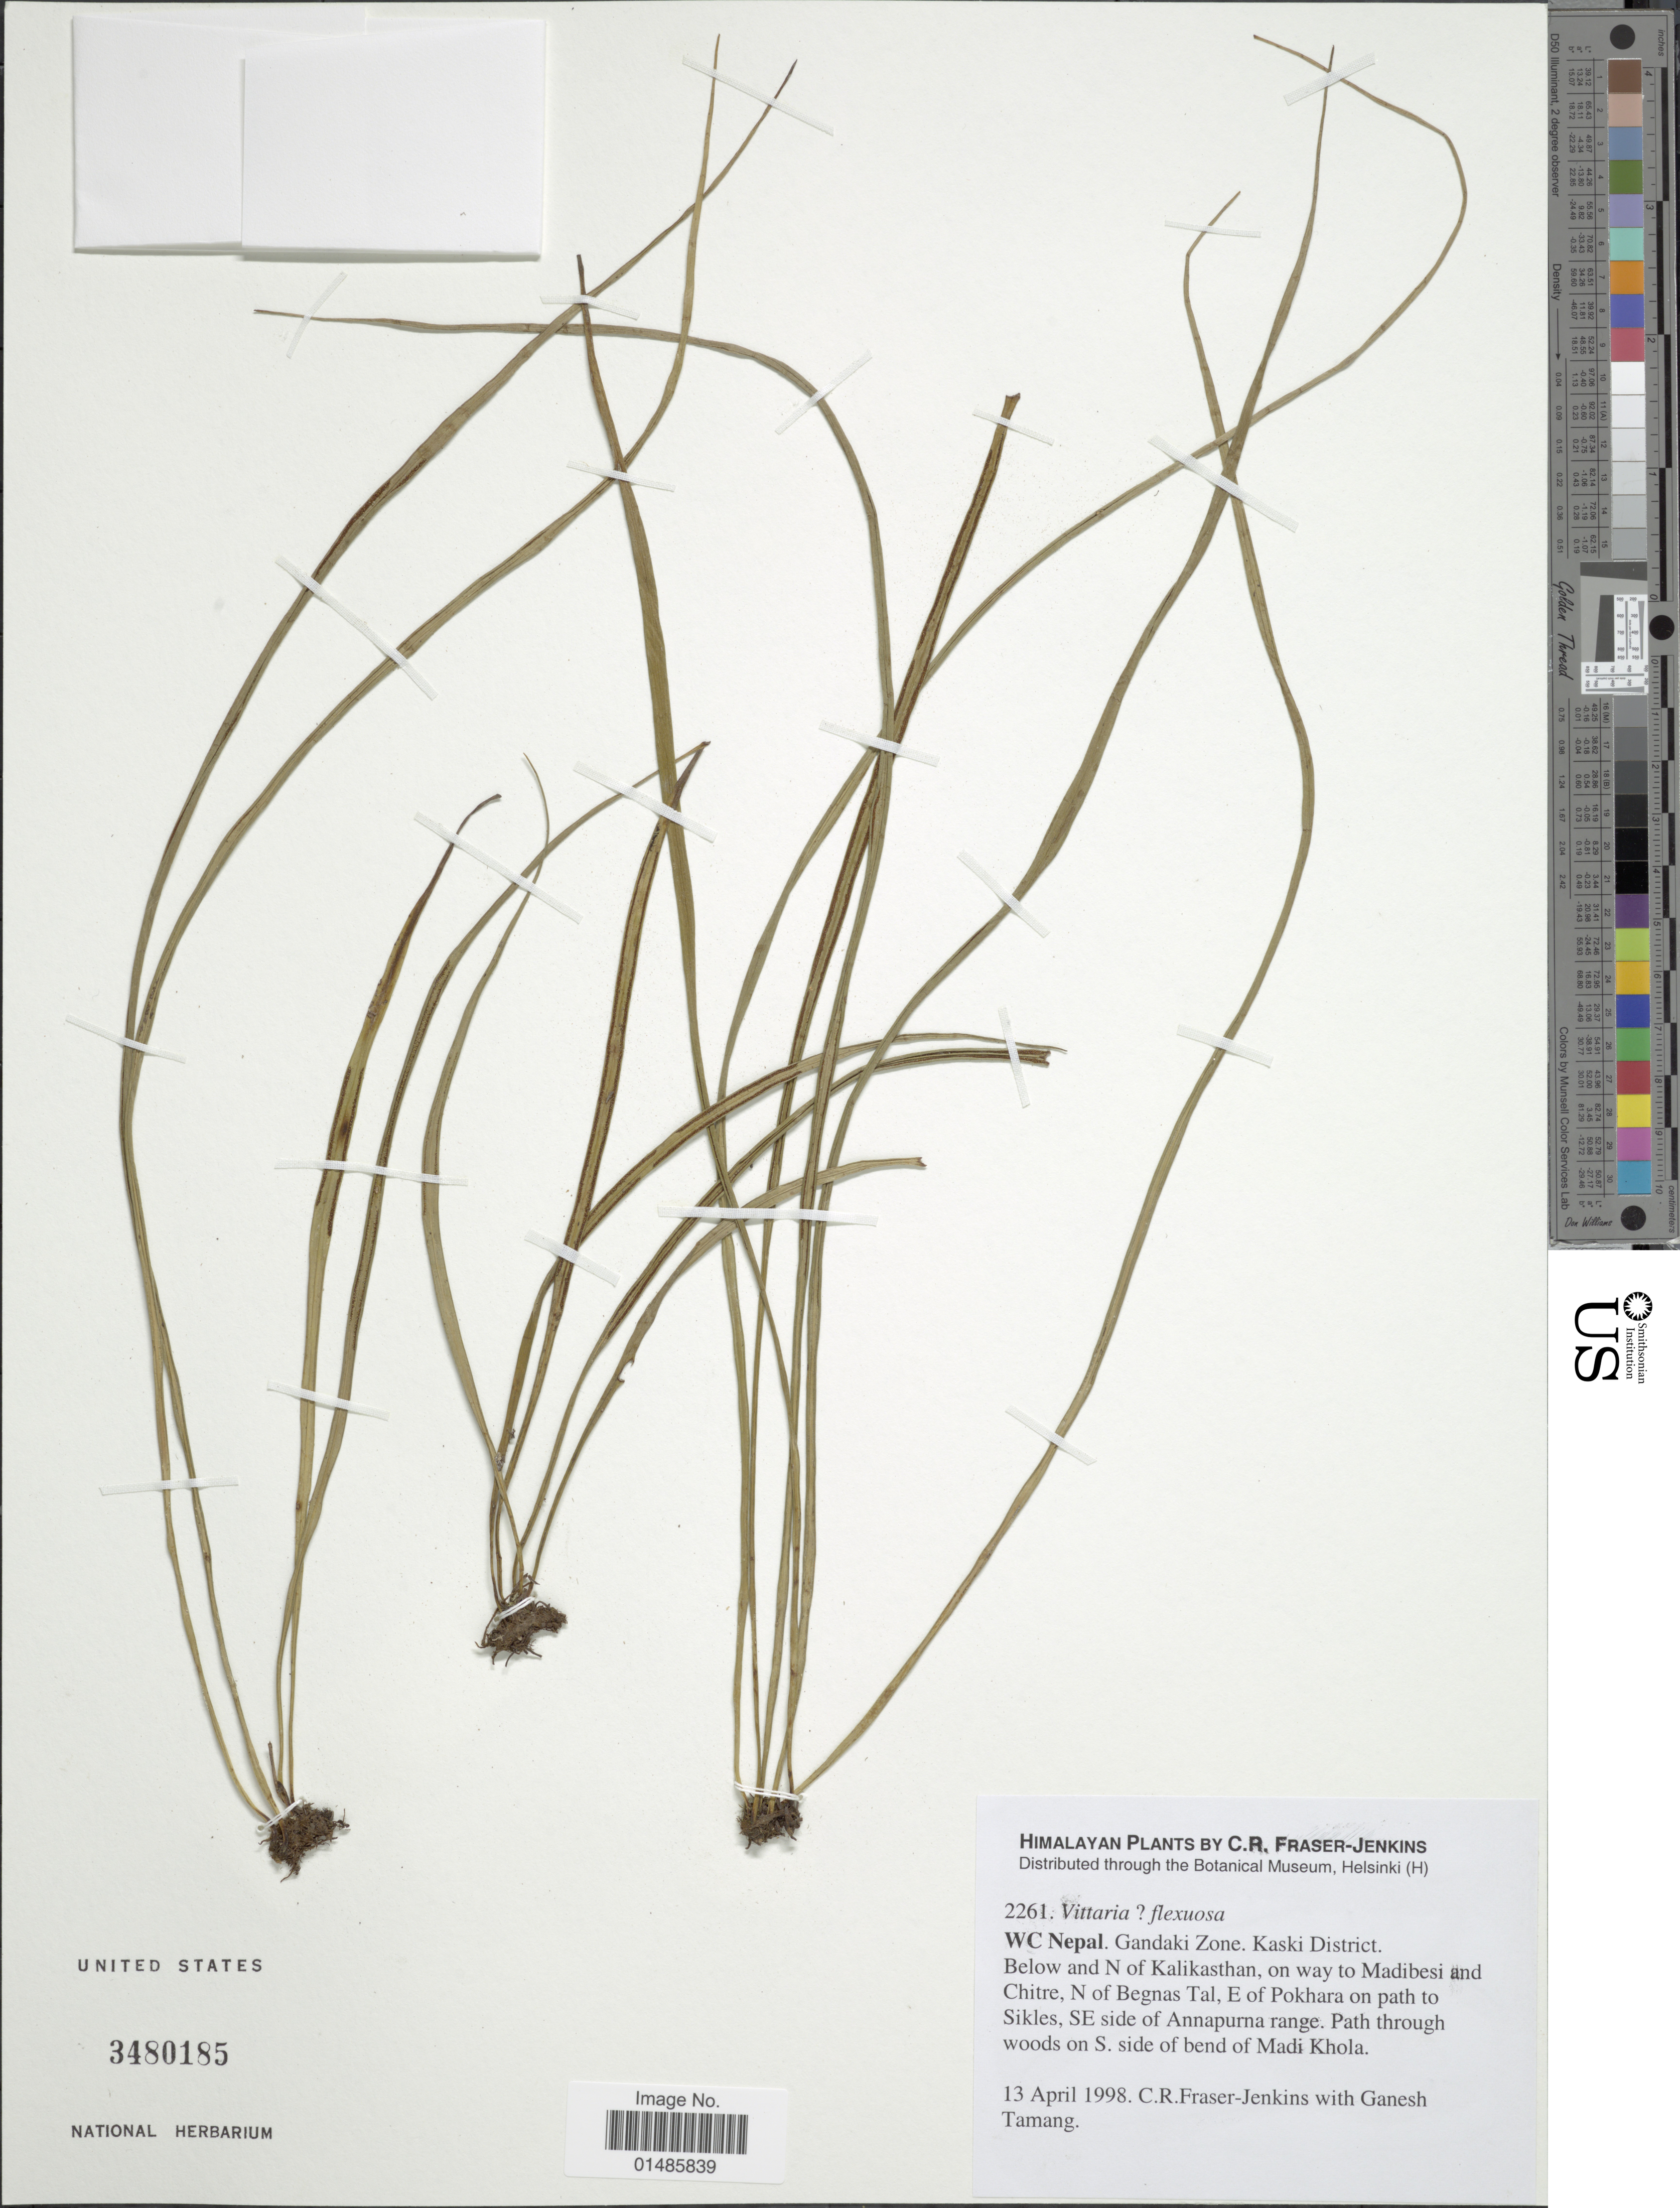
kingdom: Plantae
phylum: Tracheophyta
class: Polypodiopsida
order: Polypodiales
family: Pteridaceae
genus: Haplopteris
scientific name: Haplopteris flexuosa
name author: (Fée) E.H. Crane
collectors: C. R. Fraser-Jenkins & G. Tamang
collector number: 2261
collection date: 1998-04-13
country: Nepal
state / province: Gandaki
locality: WC Nepal. Gandaki Zone. Kaski District. Below and N of Kalikasthan, on way to Madibesi and Chitre, N of Begnas Tal, E of Pokhara on path to Sikles, SE side of Annapurna range. Path through woods on S. side of bend of Madi Khola. Himalayan plants.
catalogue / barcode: US 3480185